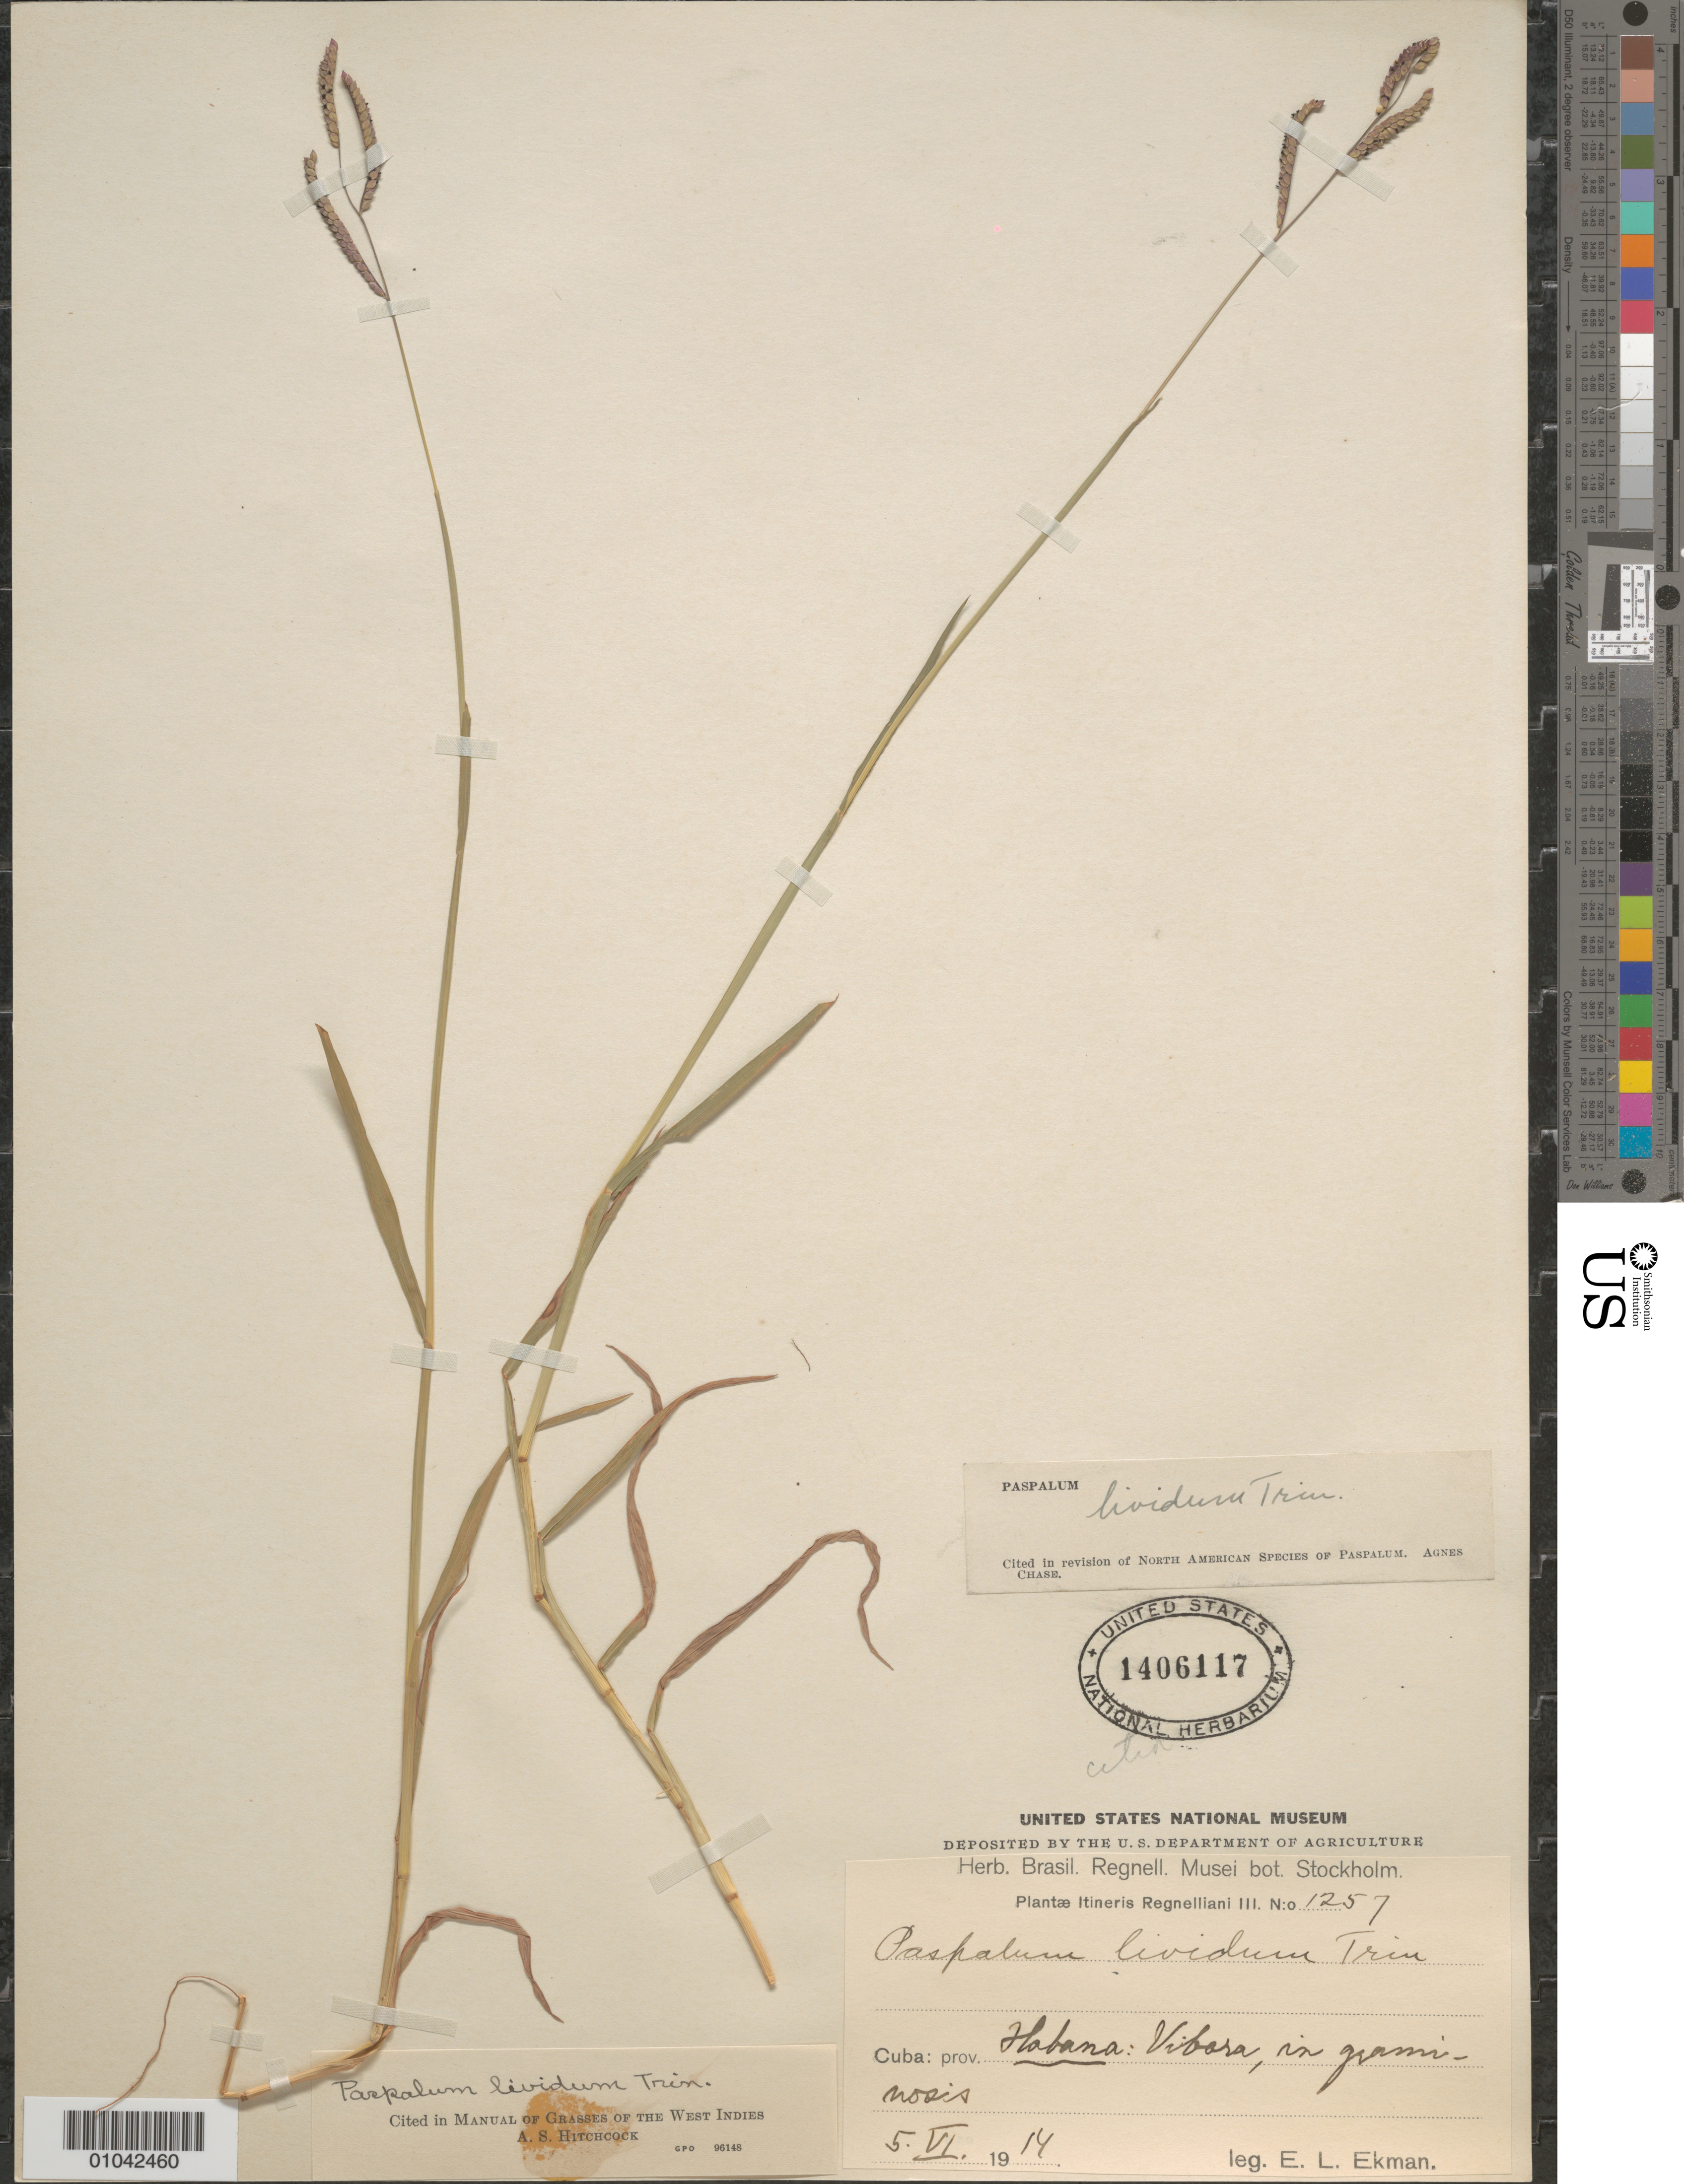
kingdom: Plantae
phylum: Tracheophyta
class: Liliopsida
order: Poales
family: Poaceae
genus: Paspalum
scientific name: Paspalum lividum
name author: Trin. ex Schltdl.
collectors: E. L. Ekman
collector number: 1257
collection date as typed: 05 Jun 1914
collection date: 1914-06-05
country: Cuba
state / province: La Habana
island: Cuba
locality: Vibara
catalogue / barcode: US 1406117